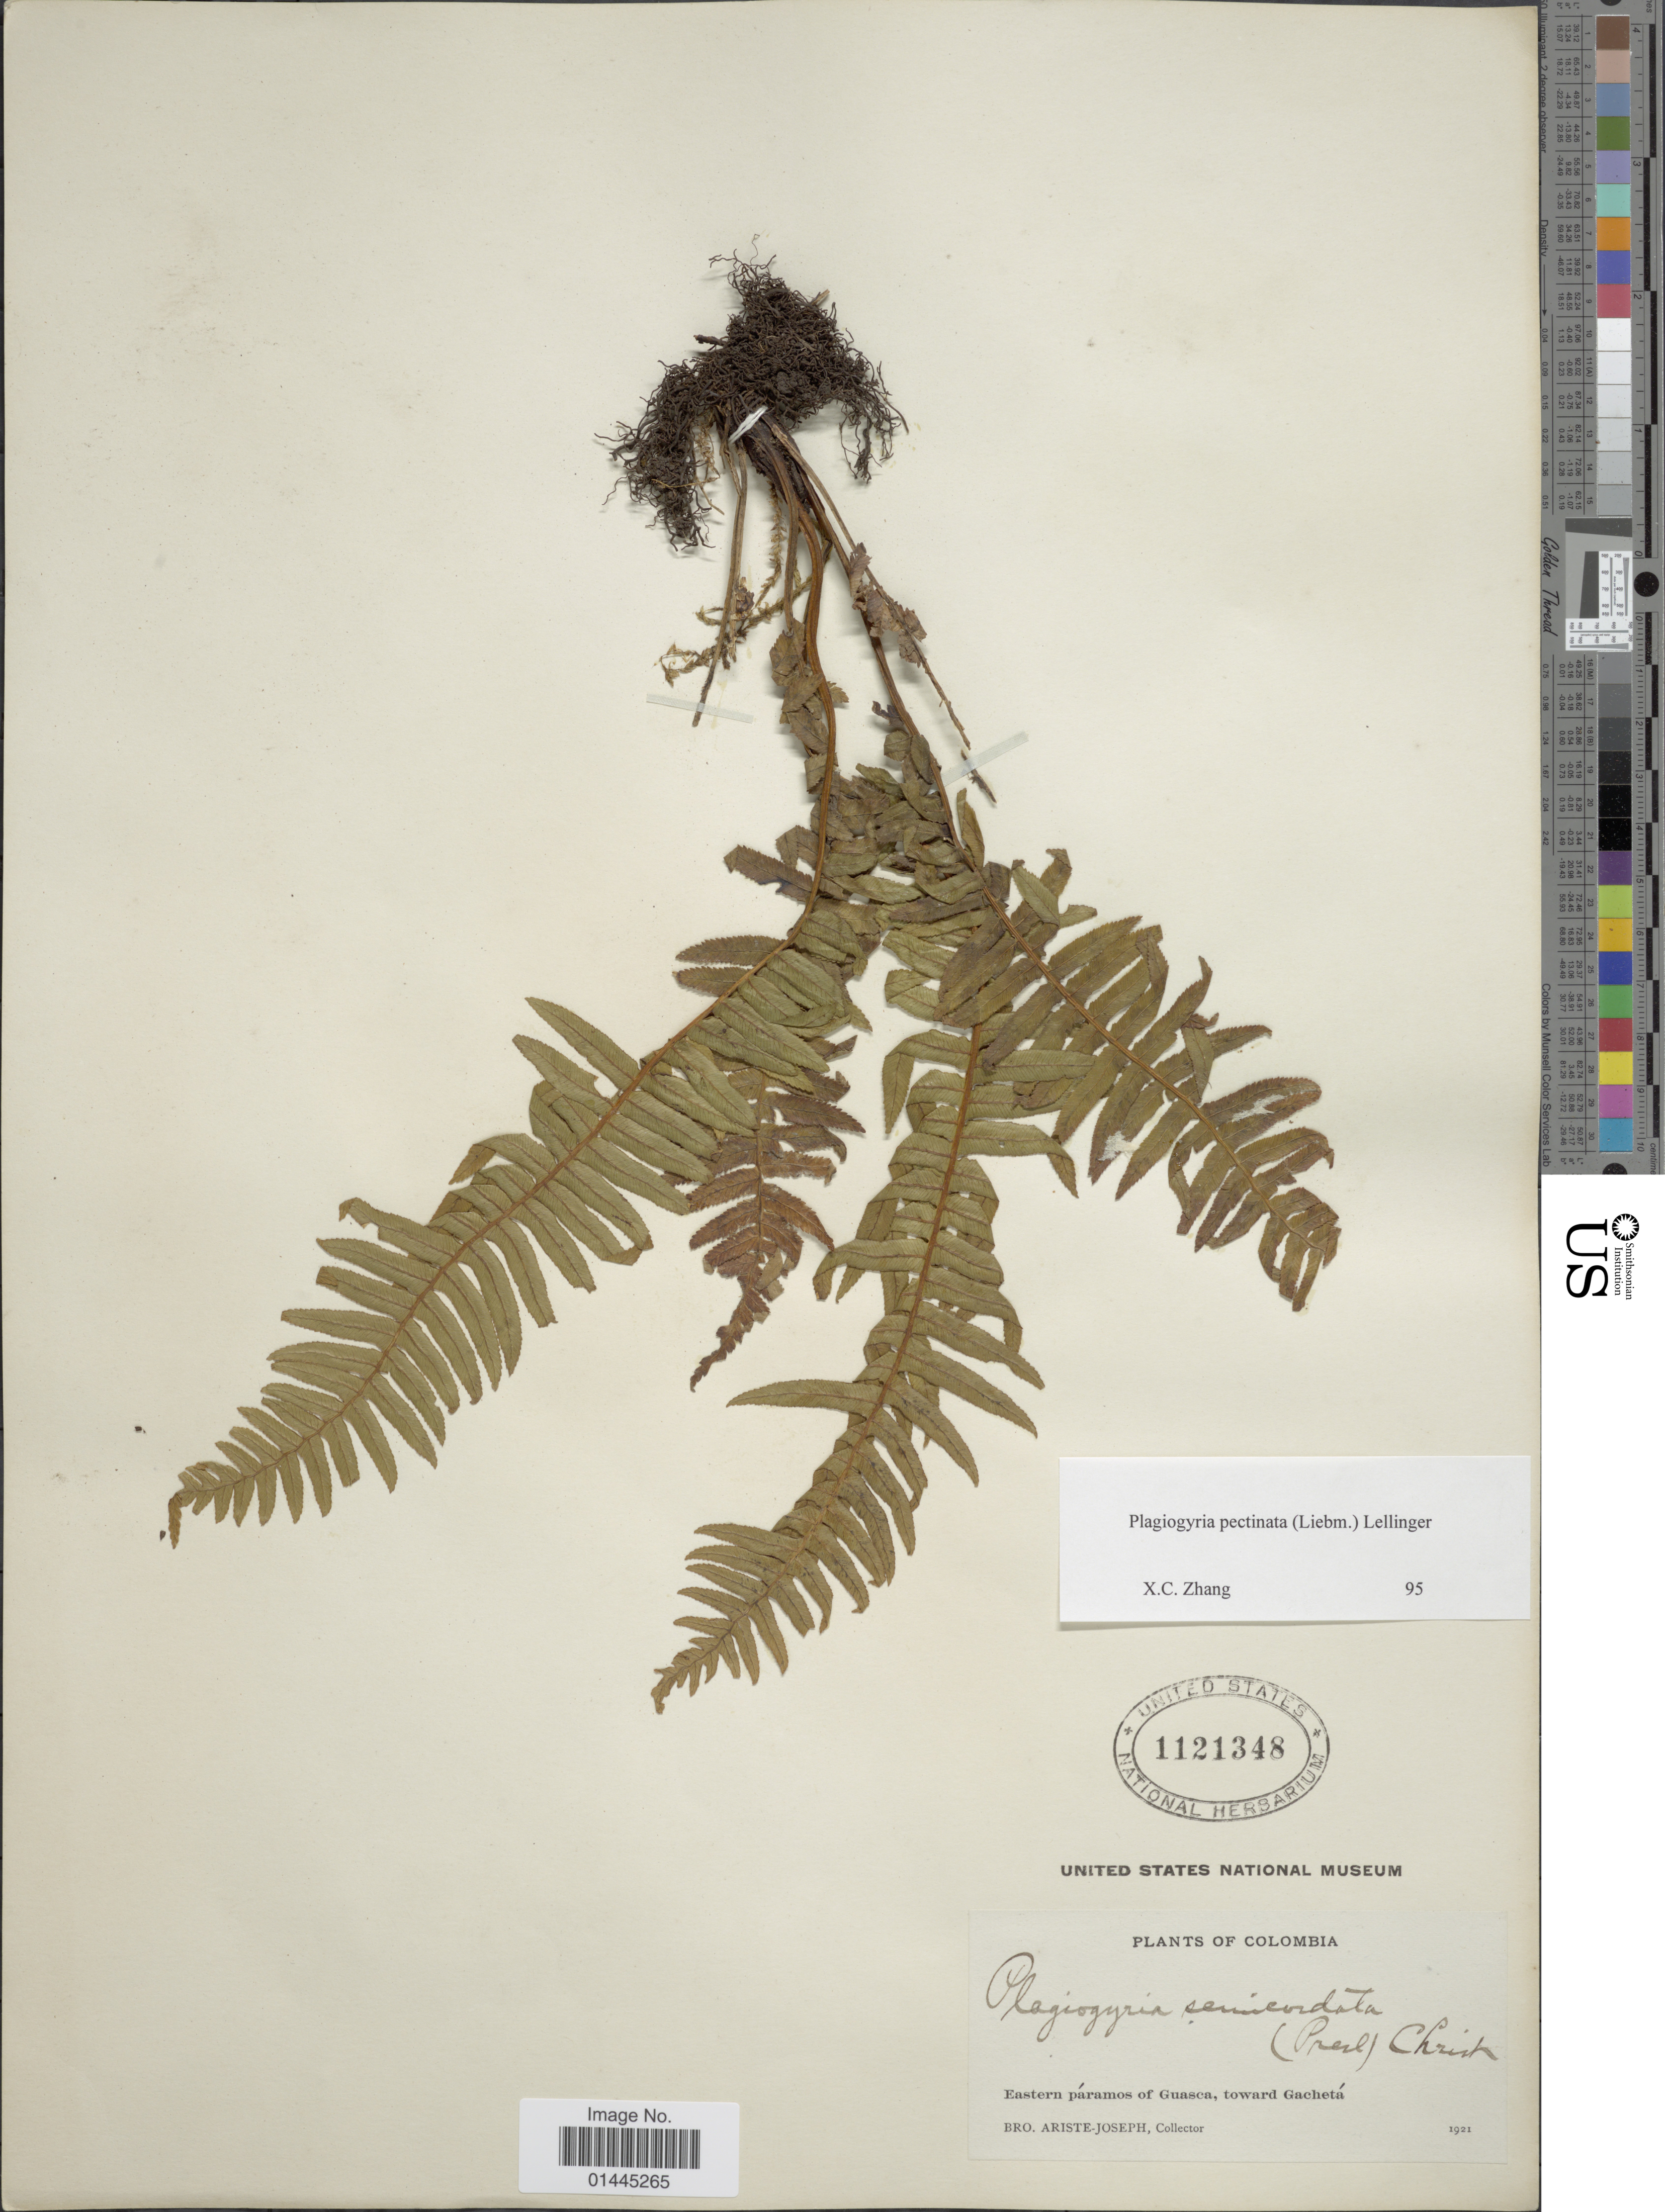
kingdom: Plantae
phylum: Tracheophyta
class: Polypodiopsida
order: Cyatheales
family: Plagiogyriaceae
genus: Plagiogyria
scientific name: Plagiogyria semicordata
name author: (C. Presl) Christ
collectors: Bro. Ariste-Joseph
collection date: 1921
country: Colombia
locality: Eastern paramos of Guasca, toward Gacheta.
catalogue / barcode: US 1121348